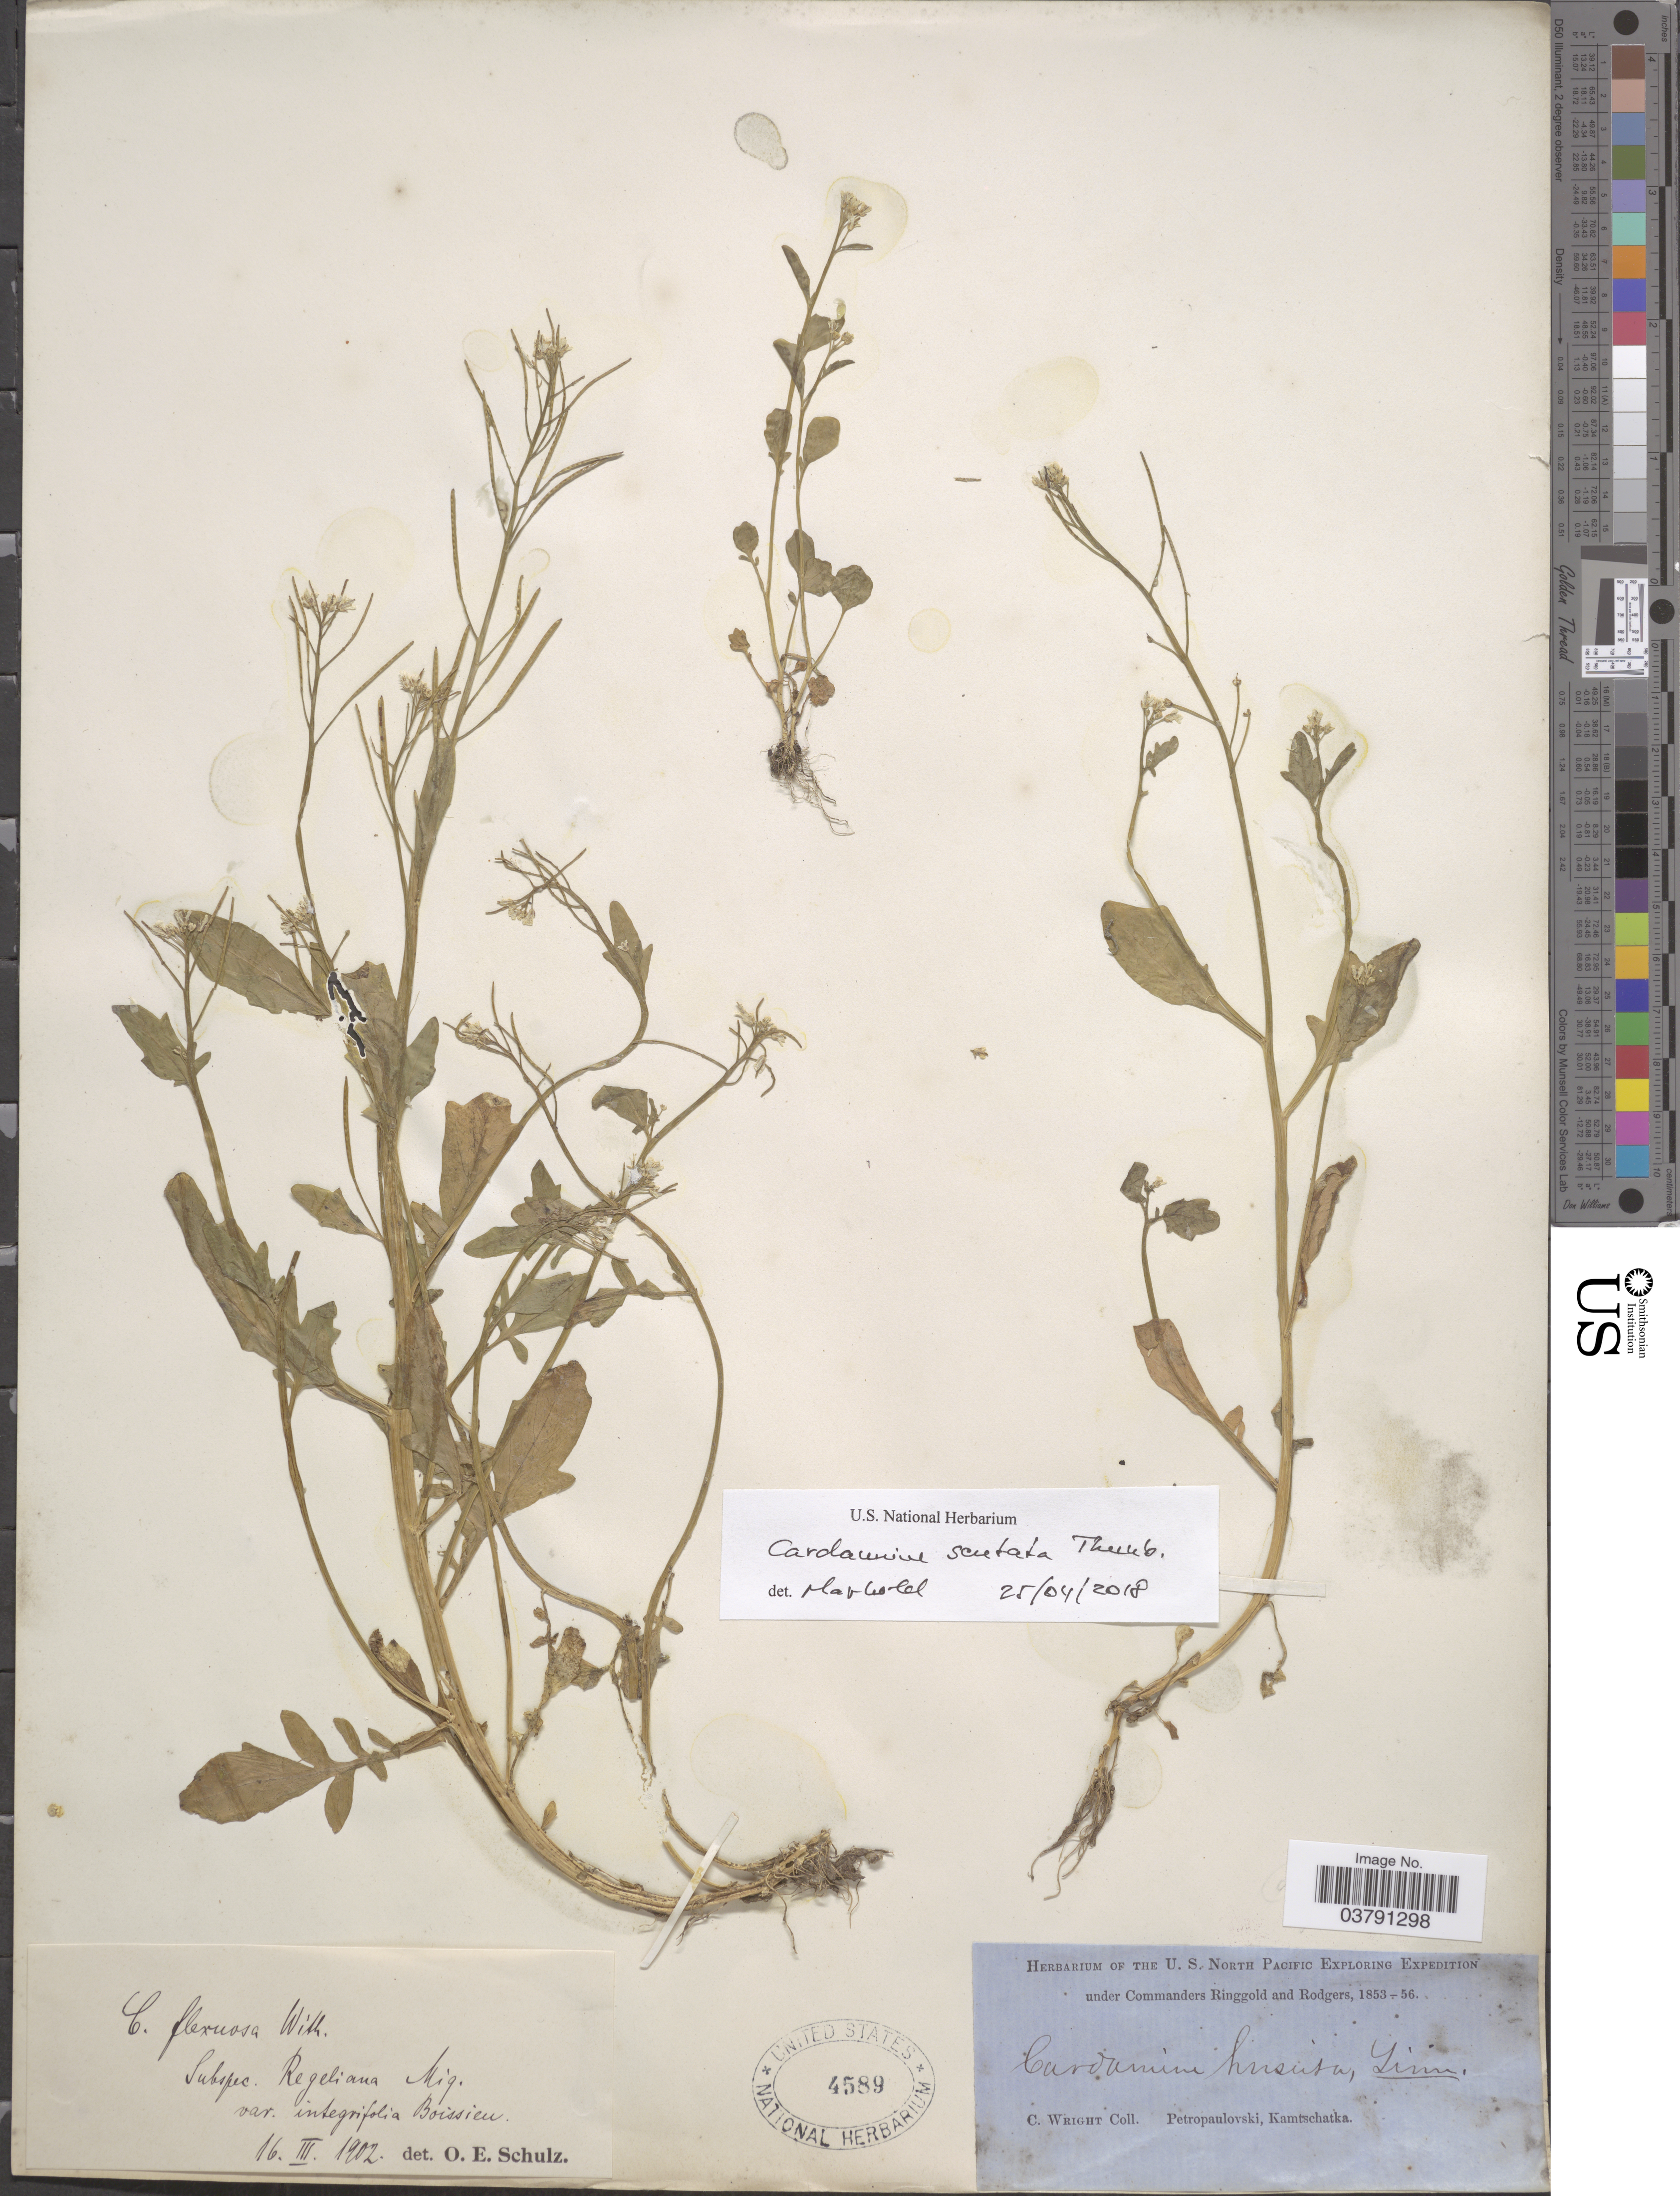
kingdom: Plantae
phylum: Tracheophyta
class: Magnoliopsida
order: Brassicales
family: Brassicaceae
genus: Cardamine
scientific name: Cardamine scutata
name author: Thunb.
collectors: C. Wright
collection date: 1853/1856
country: Russian Federation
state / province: Kamchatka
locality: Petropaulovski, Kamtschatka.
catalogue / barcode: US 4589